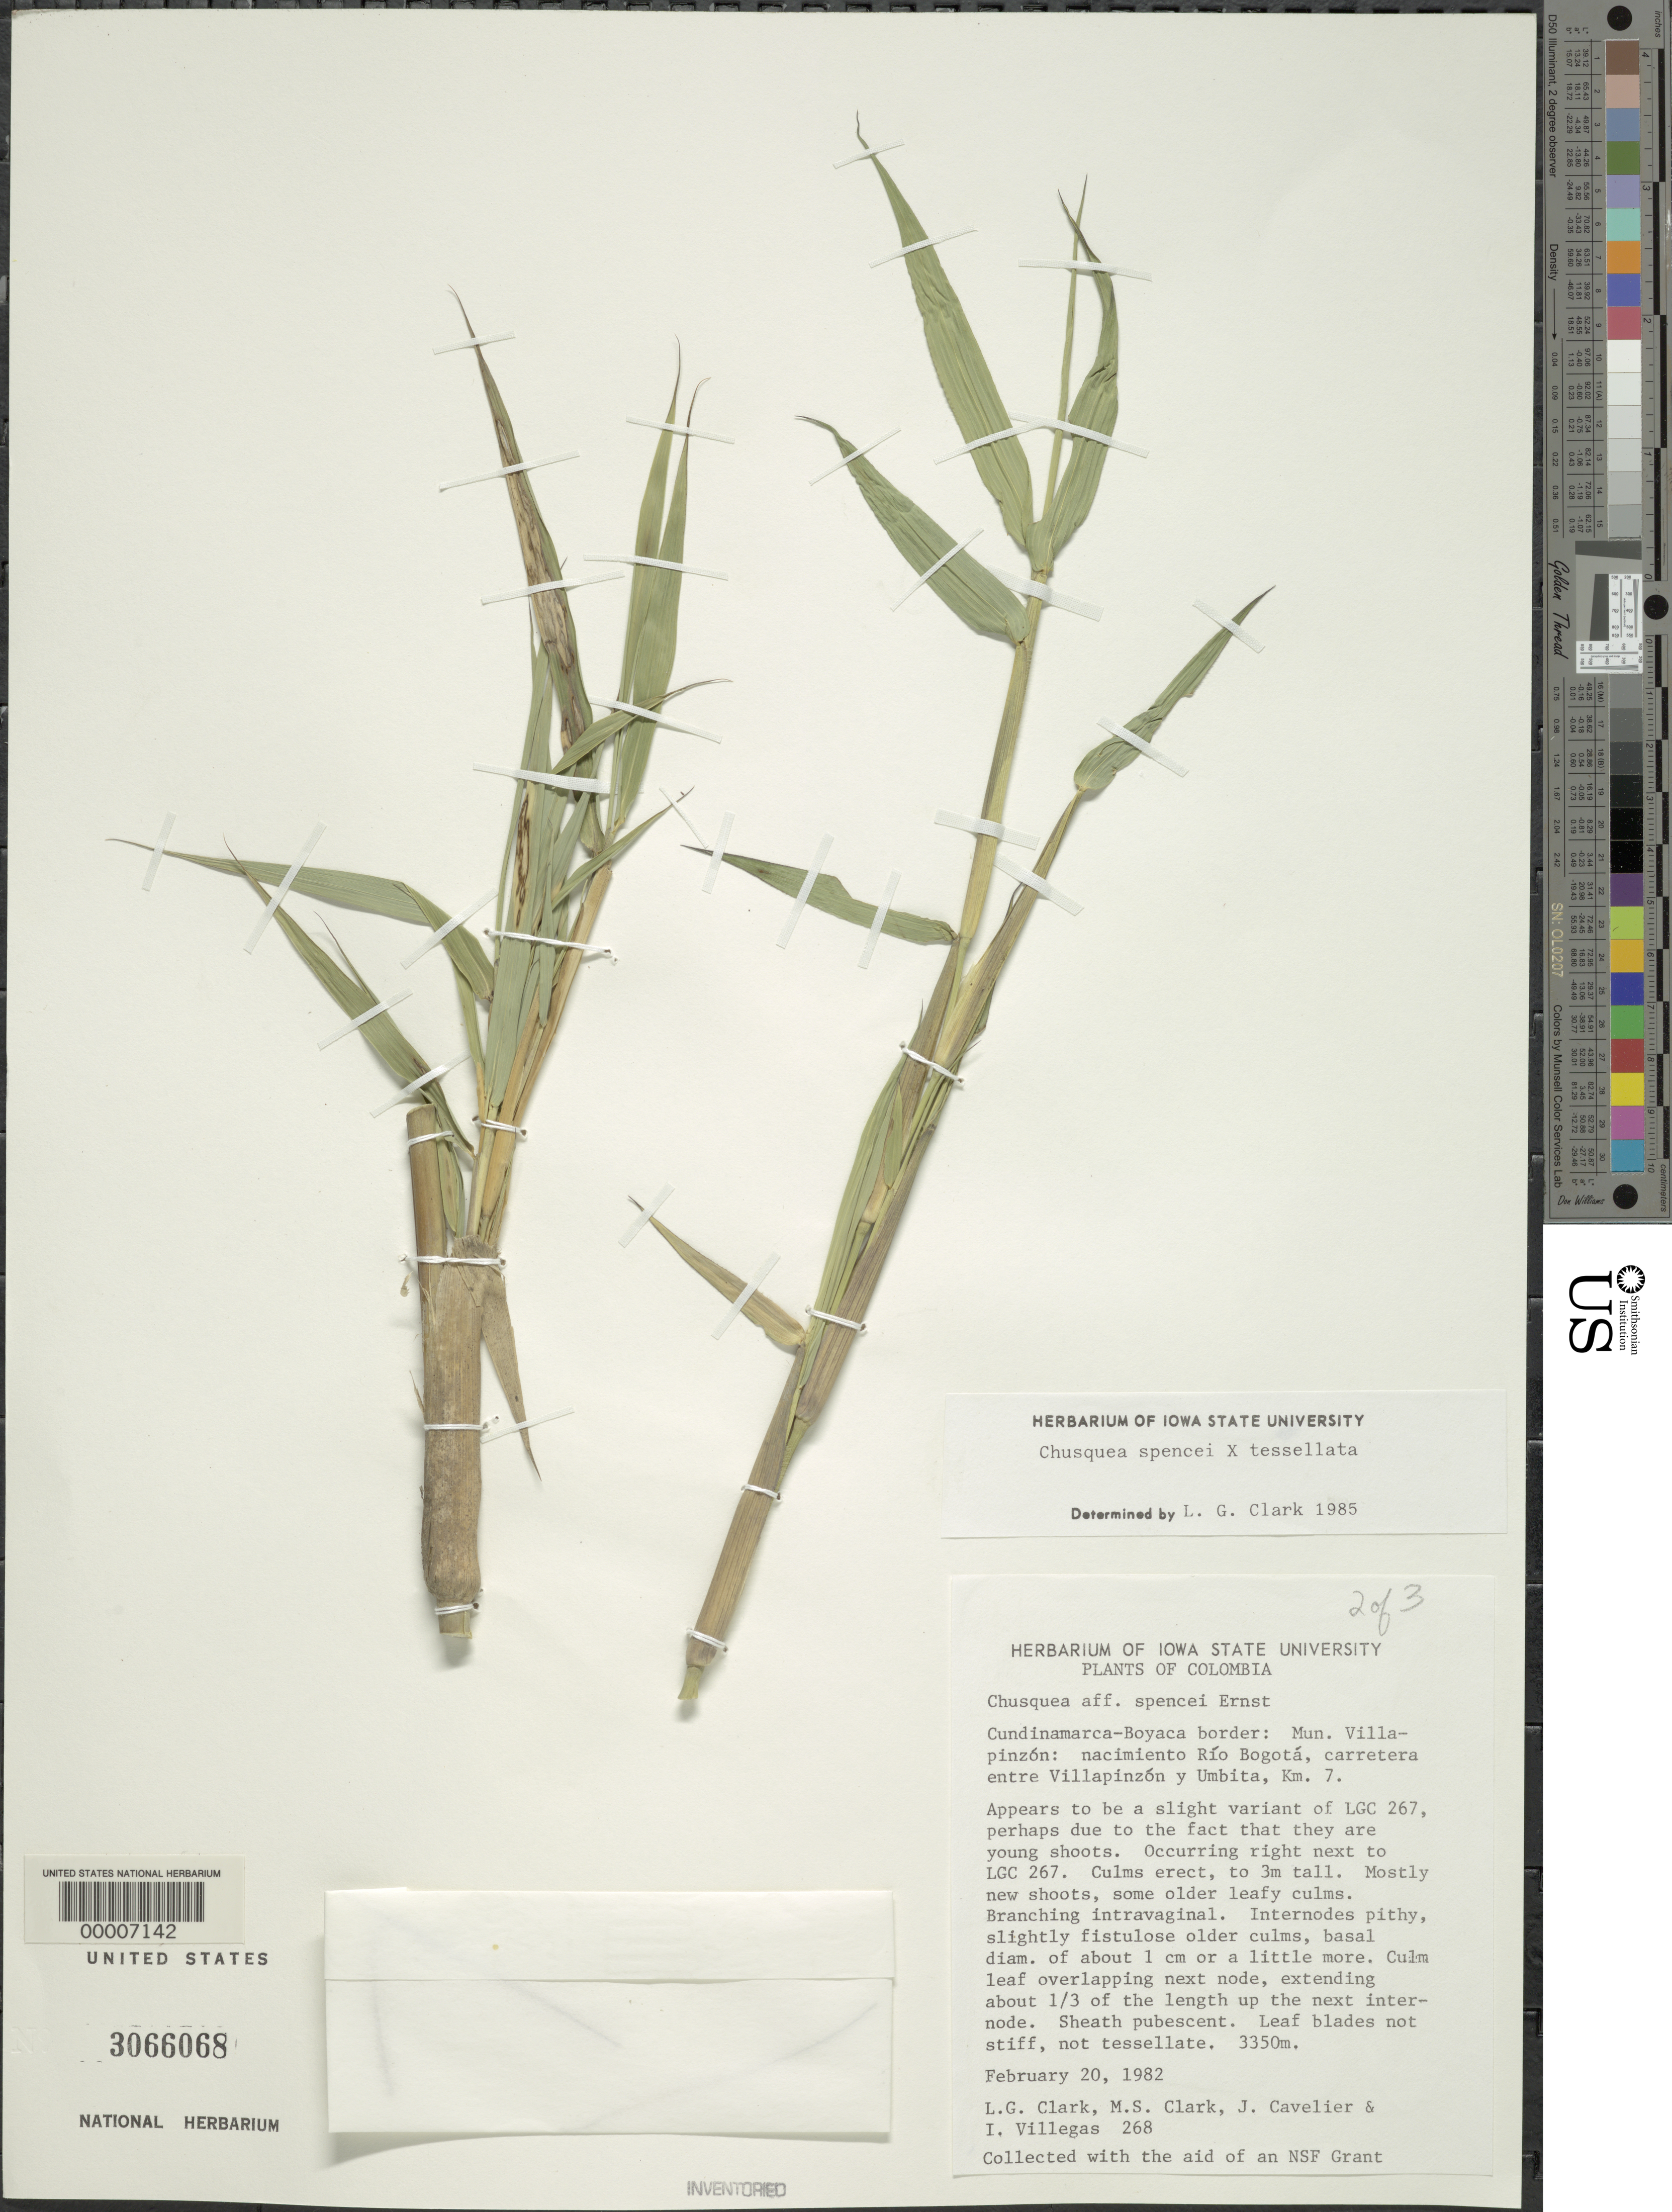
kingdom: Plantae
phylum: Tracheophyta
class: Liliopsida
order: Poales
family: Poaceae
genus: Chusquea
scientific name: Chusquea spencei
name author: Ernst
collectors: L. G. Clark, M. S. Clark, J. Cavelier & I. Villegas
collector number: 268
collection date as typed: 20 Feb 1982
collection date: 1982-02-20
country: Colombia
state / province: Boyacá / Cundinamarca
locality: Rio Bogota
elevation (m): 3350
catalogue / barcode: US 3066068